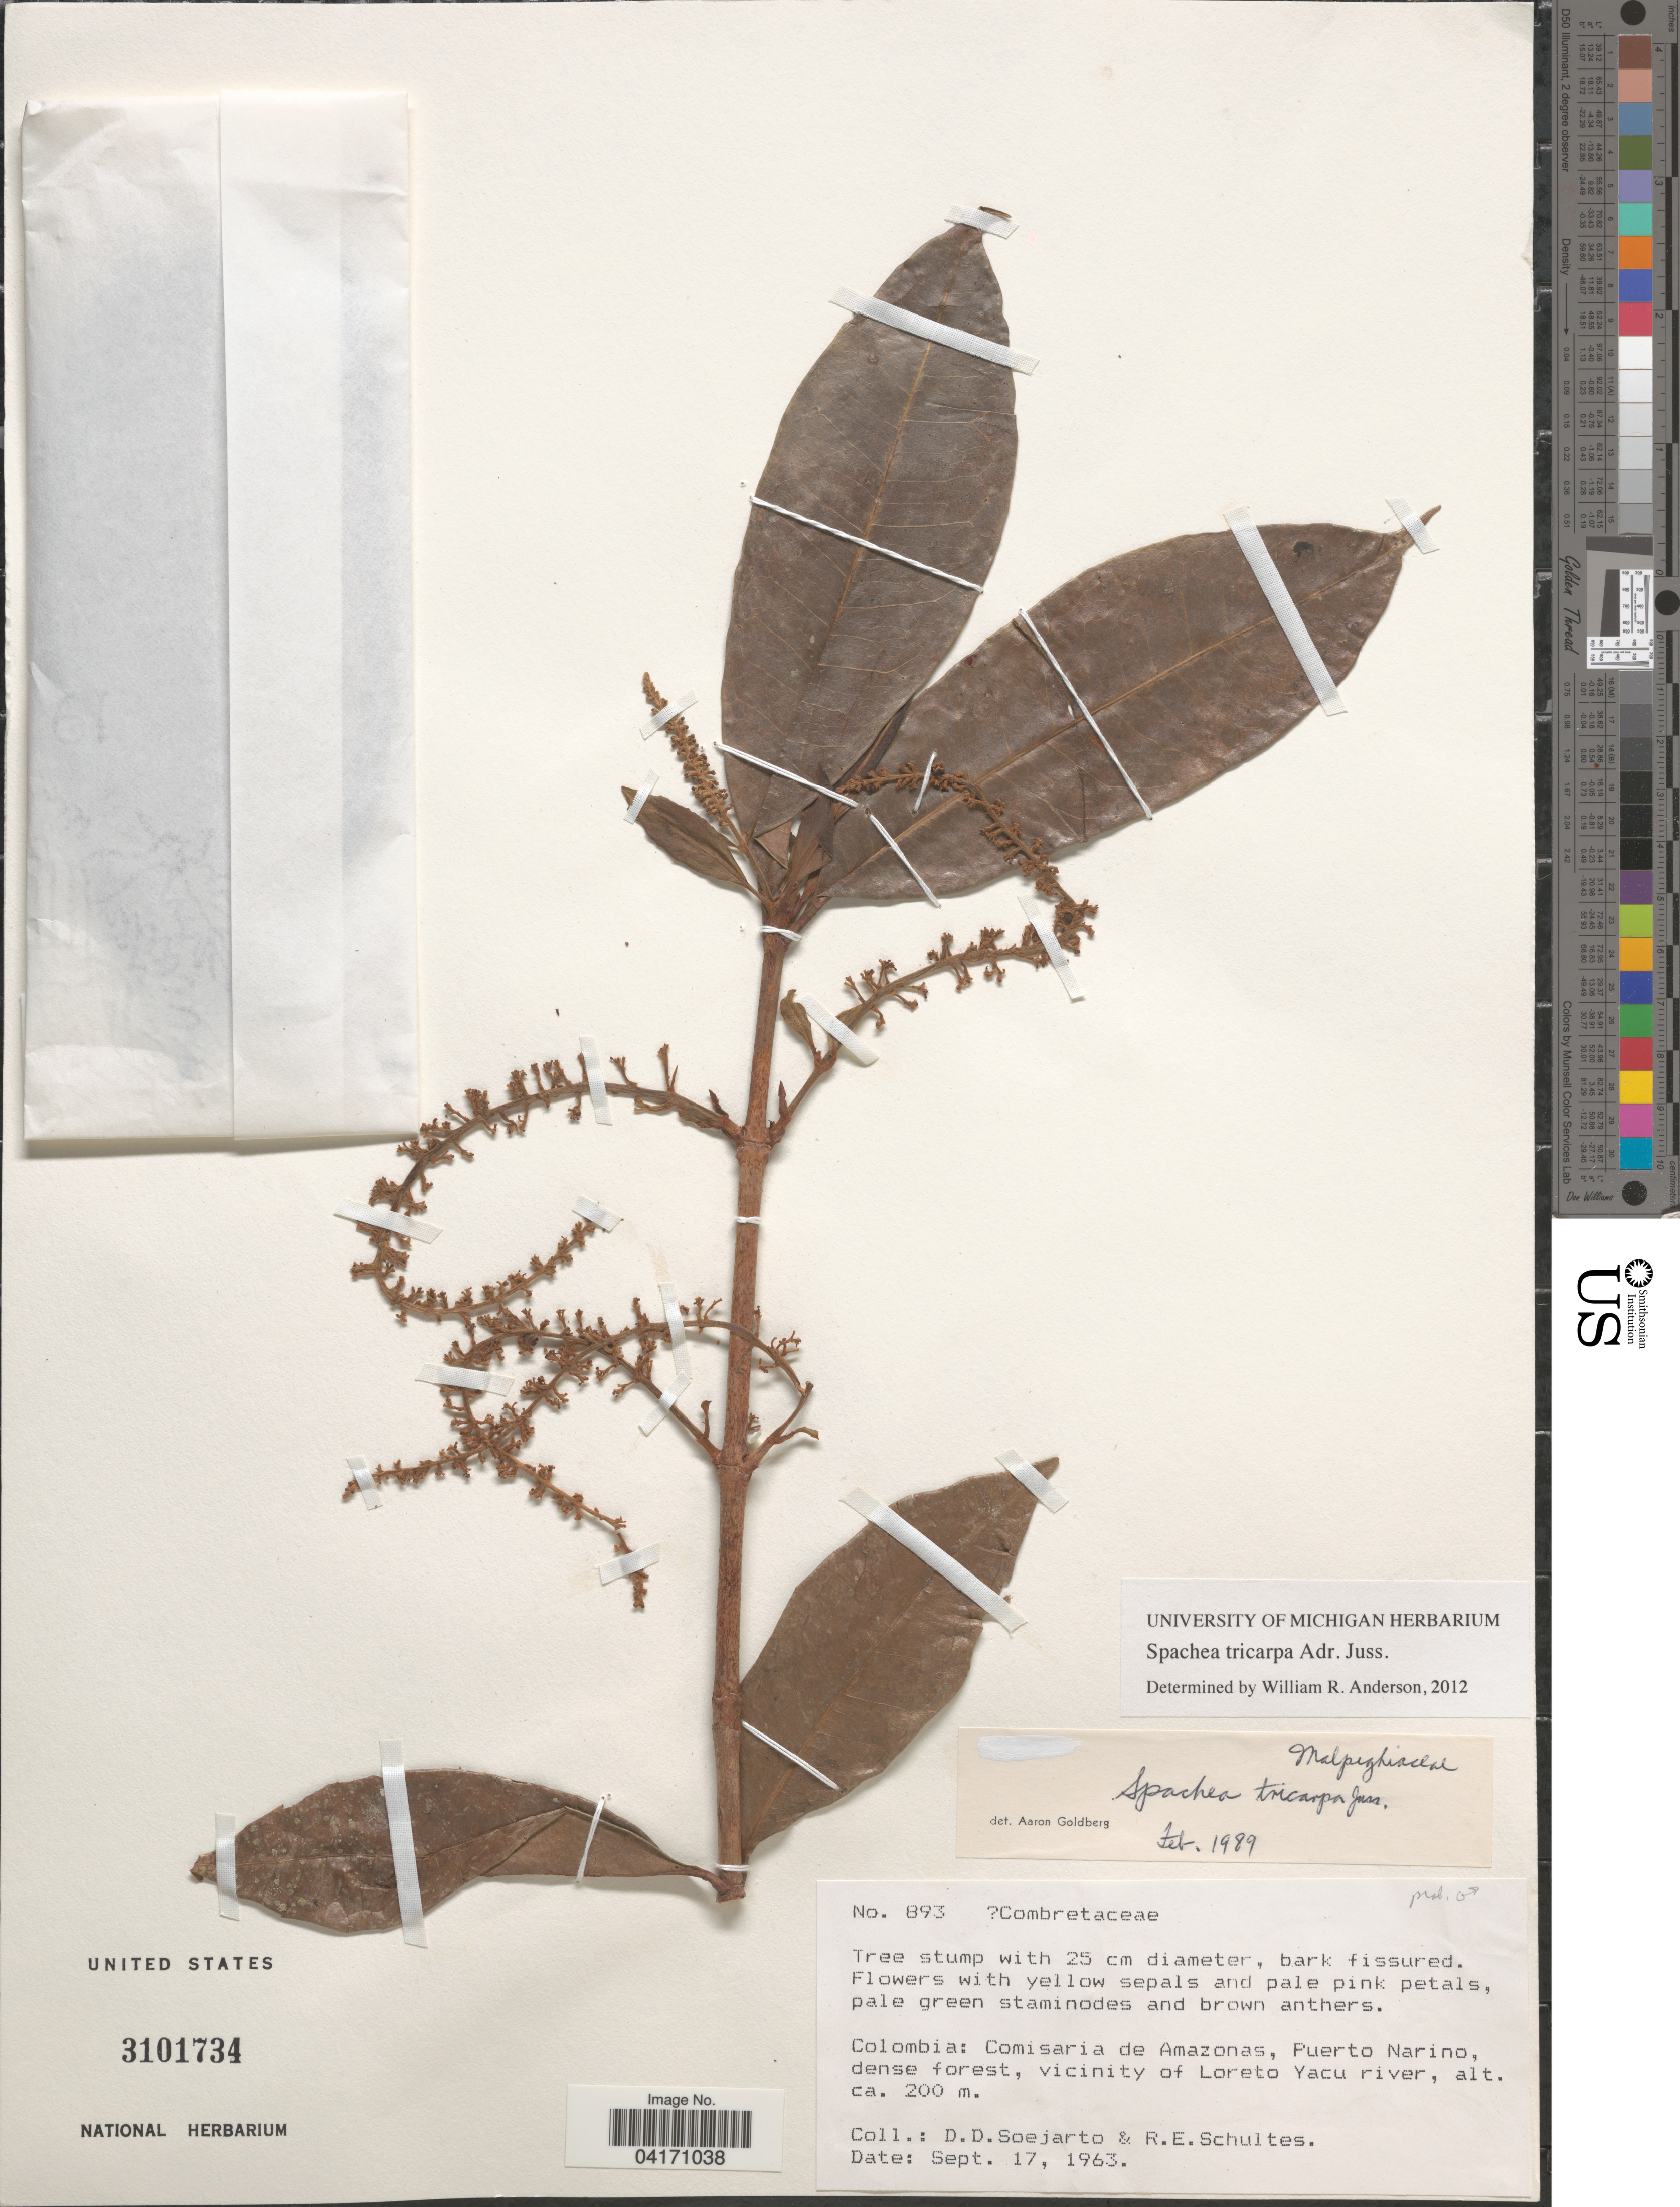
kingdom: Plantae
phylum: Tracheophyta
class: Magnoliopsida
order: Malpighiales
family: Malpighiaceae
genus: Spachea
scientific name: Spachea tricarpa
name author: A. Juss.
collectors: R. Shultes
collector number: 893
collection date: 1963-09-17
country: Colombia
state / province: Amazonas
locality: Comisaria de Amazonas, Puerto Narino, dense forest, vicinity of Loreto Yacu River.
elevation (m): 200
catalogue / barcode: US 3101734